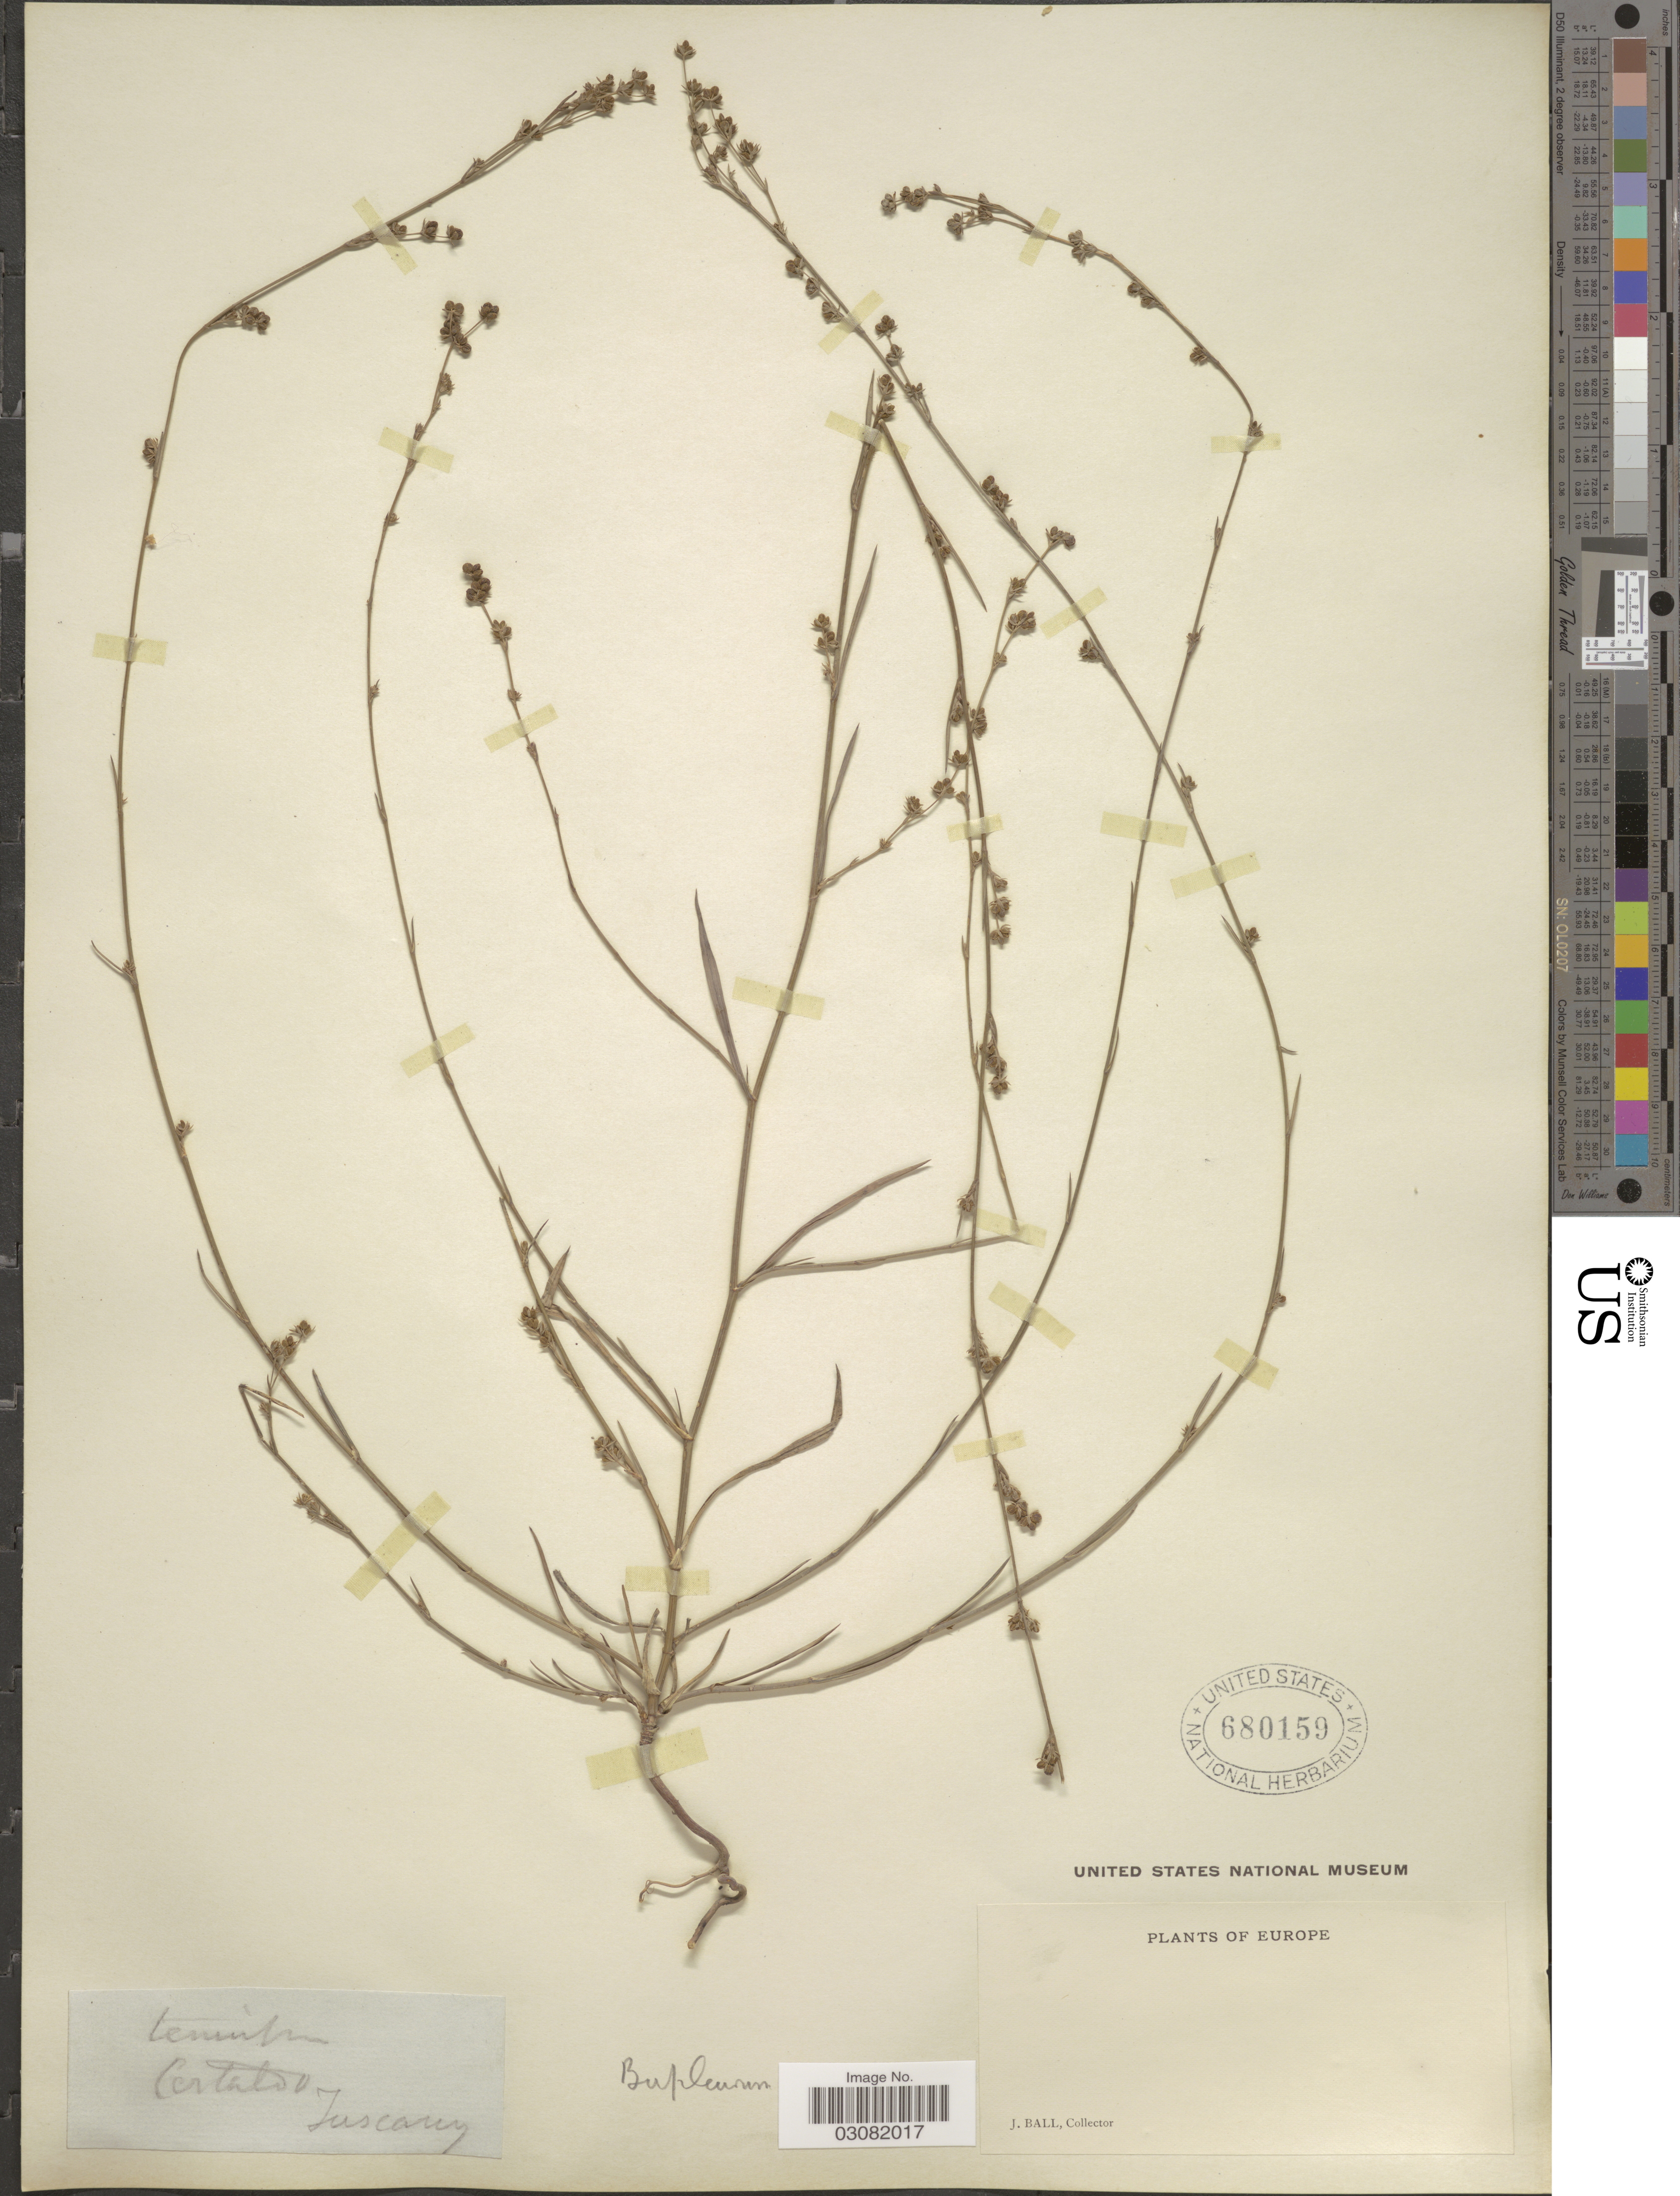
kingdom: Plantae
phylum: Tracheophyta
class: Magnoliopsida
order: Apiales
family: Apiaceae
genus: Bupleurum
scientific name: Bupleurum sp.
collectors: J. Ball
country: Italy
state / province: Tuscany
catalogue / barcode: US 680159